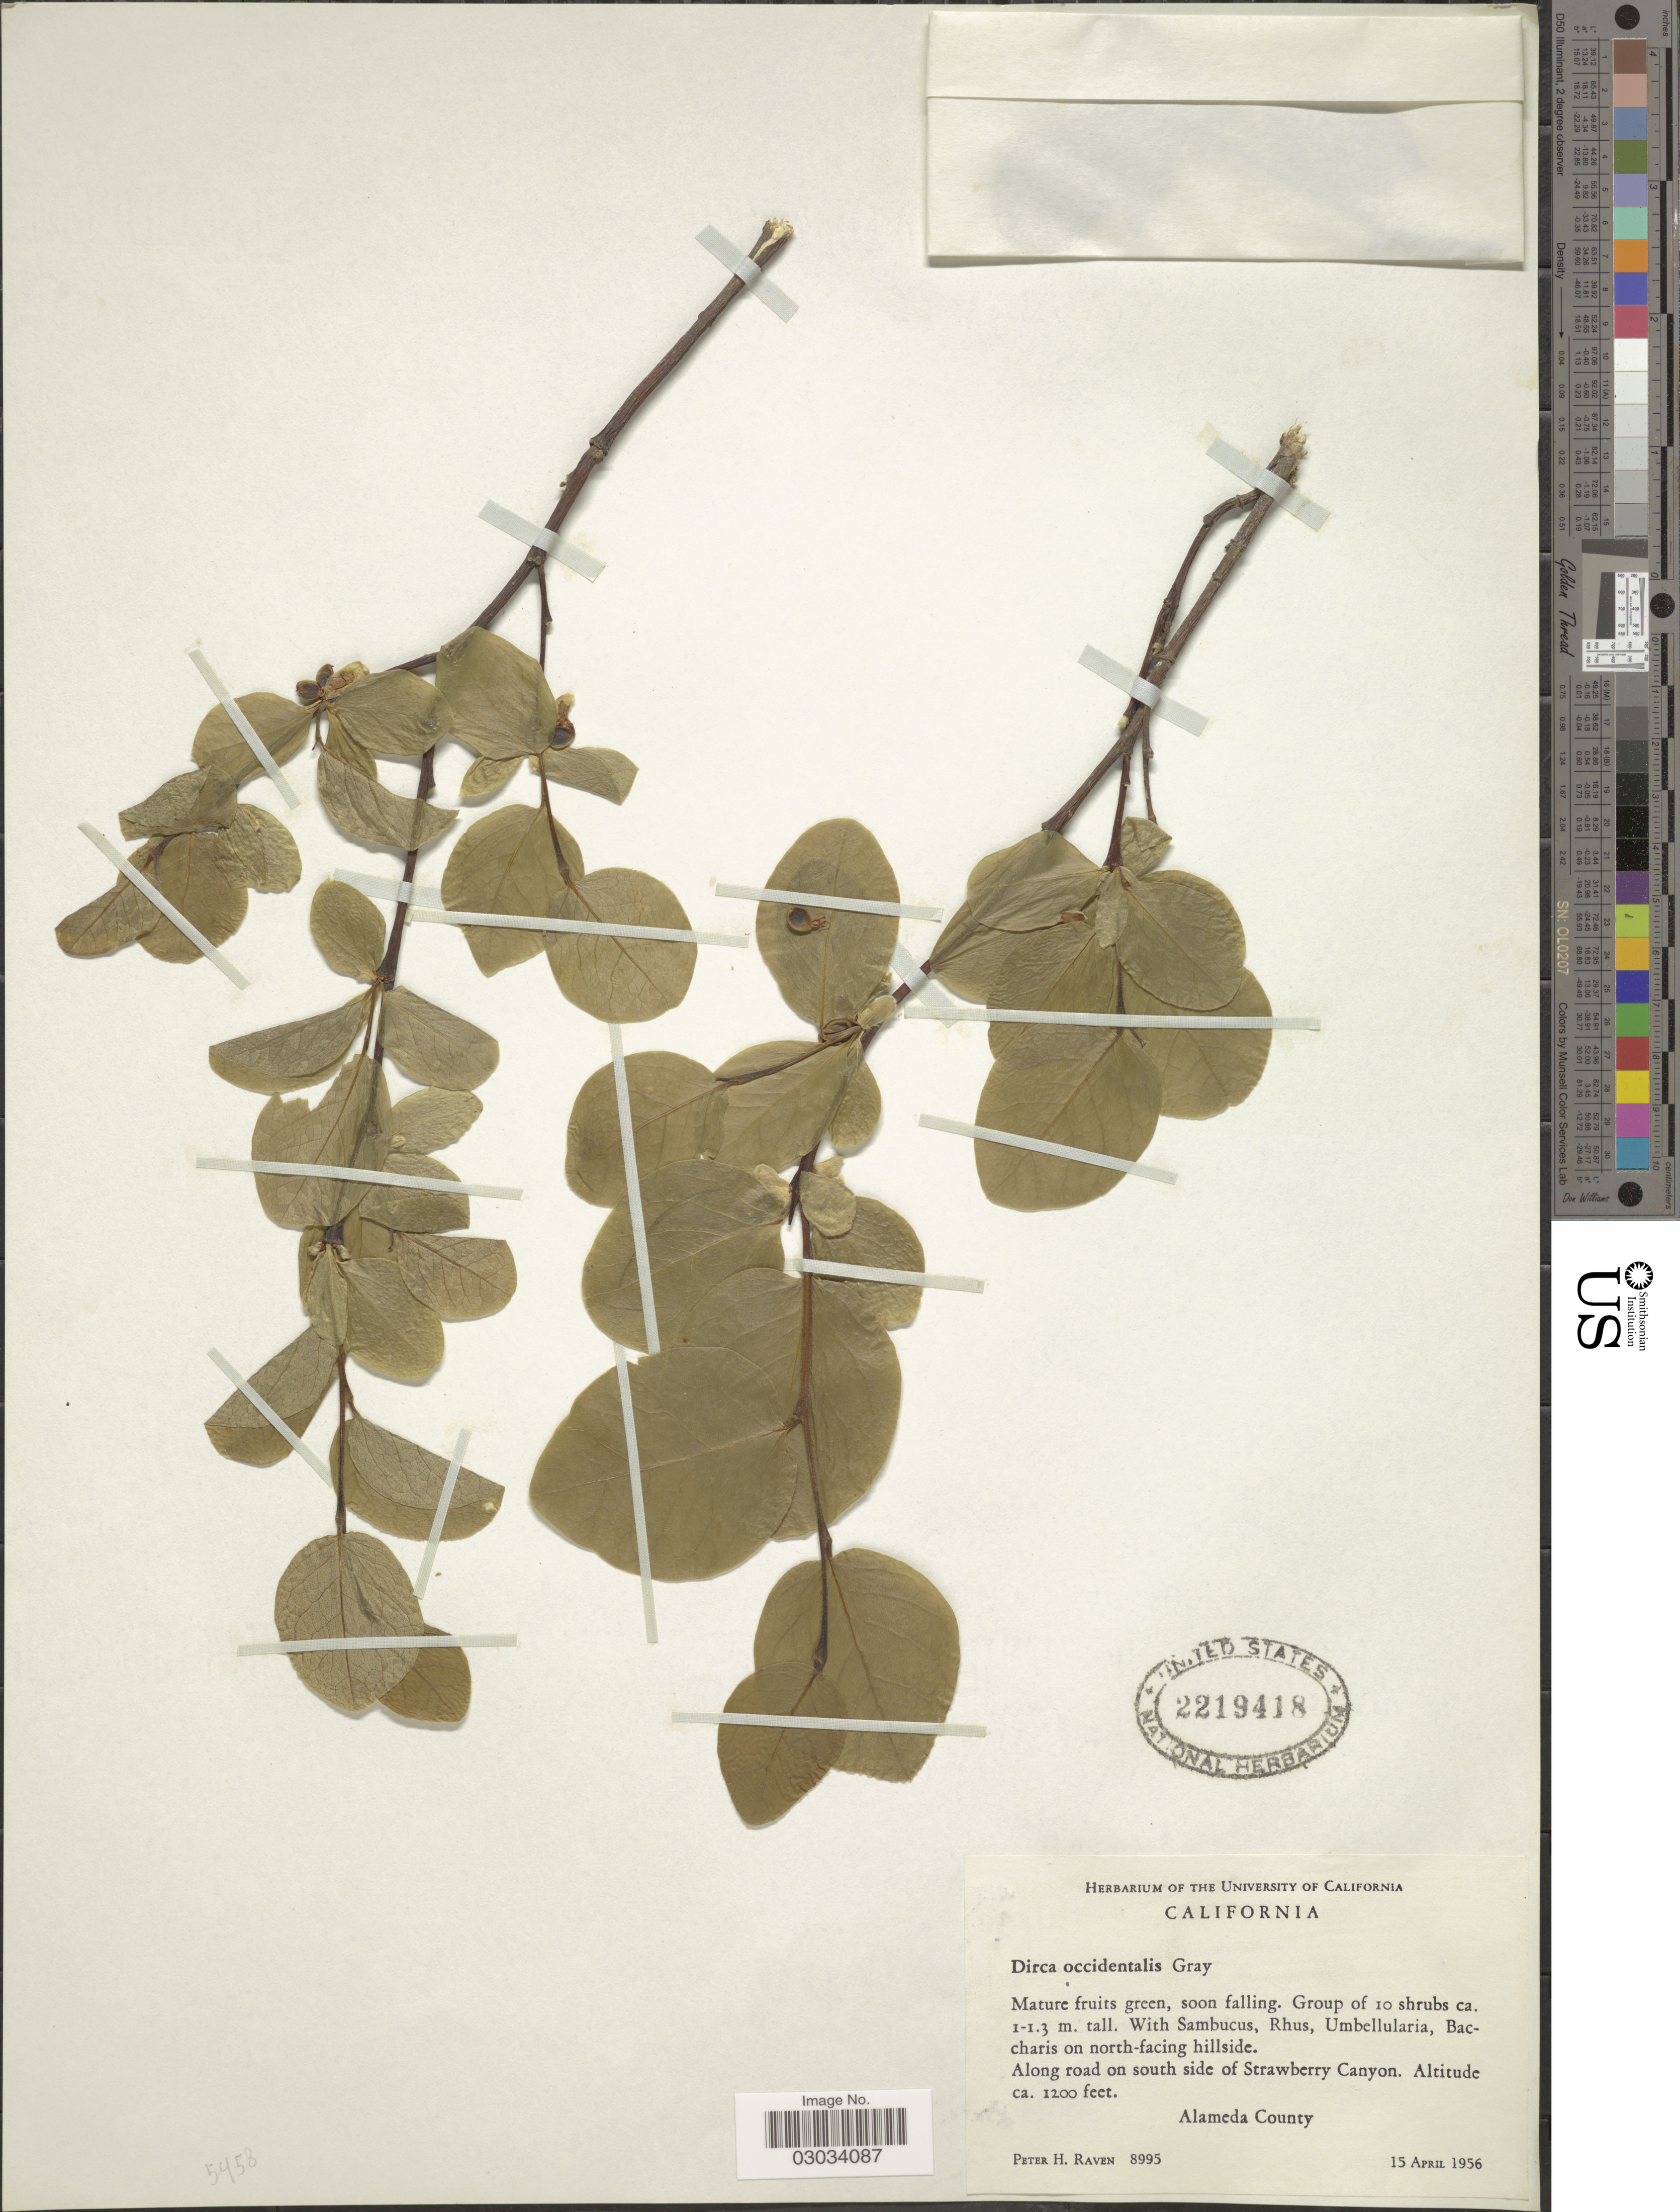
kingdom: Plantae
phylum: Tracheophyta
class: Magnoliopsida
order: Malvales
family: Thymelaeaceae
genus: Dirca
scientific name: Dirca occidentalis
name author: A. Gray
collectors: P. Raven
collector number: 8995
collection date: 1956-04-15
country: United States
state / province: California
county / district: Alameda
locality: Along road on south side of Strawberry Canyon. Alameda County.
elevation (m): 366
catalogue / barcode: US 2219418